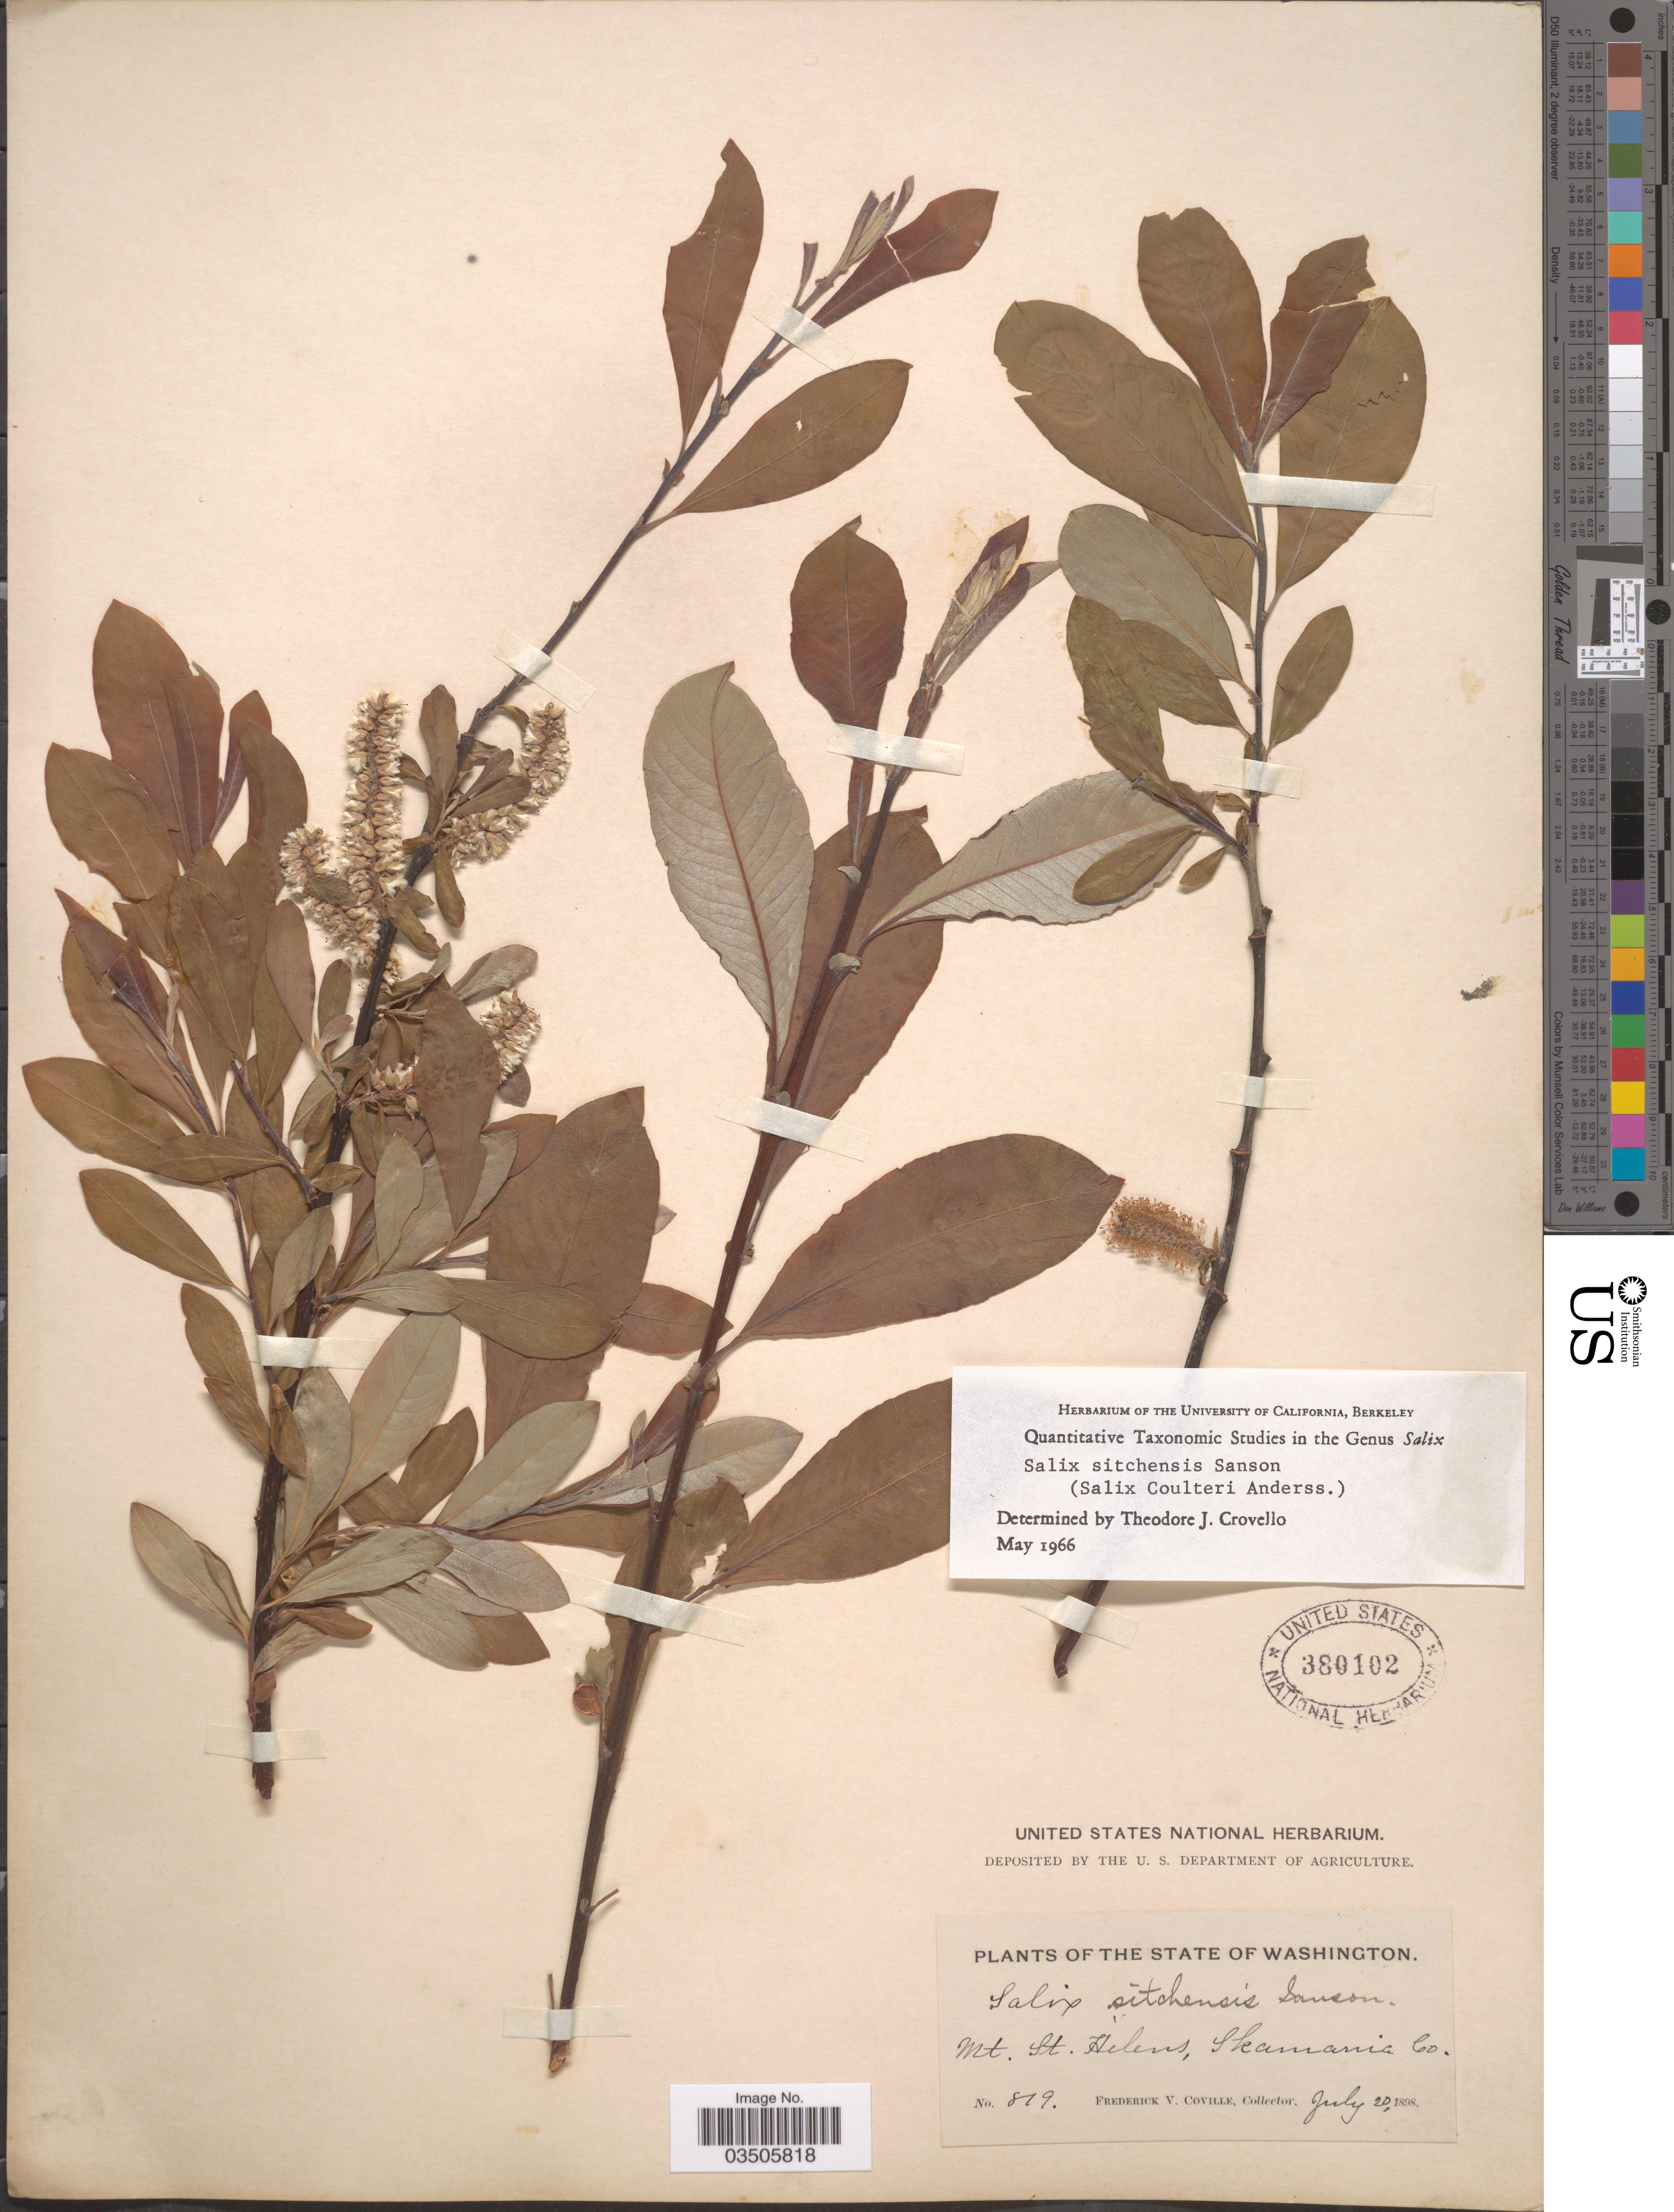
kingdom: Plantae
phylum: Tracheophyta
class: Magnoliopsida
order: Malpighiales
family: Salicaceae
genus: Salix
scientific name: Salix sitchensis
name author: Sanson ex Bong.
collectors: F. V. Coville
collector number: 819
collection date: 1898-07-20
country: United States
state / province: Washington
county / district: Skamania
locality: Mt. St. Helens, Skamania Co.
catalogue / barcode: US 380102